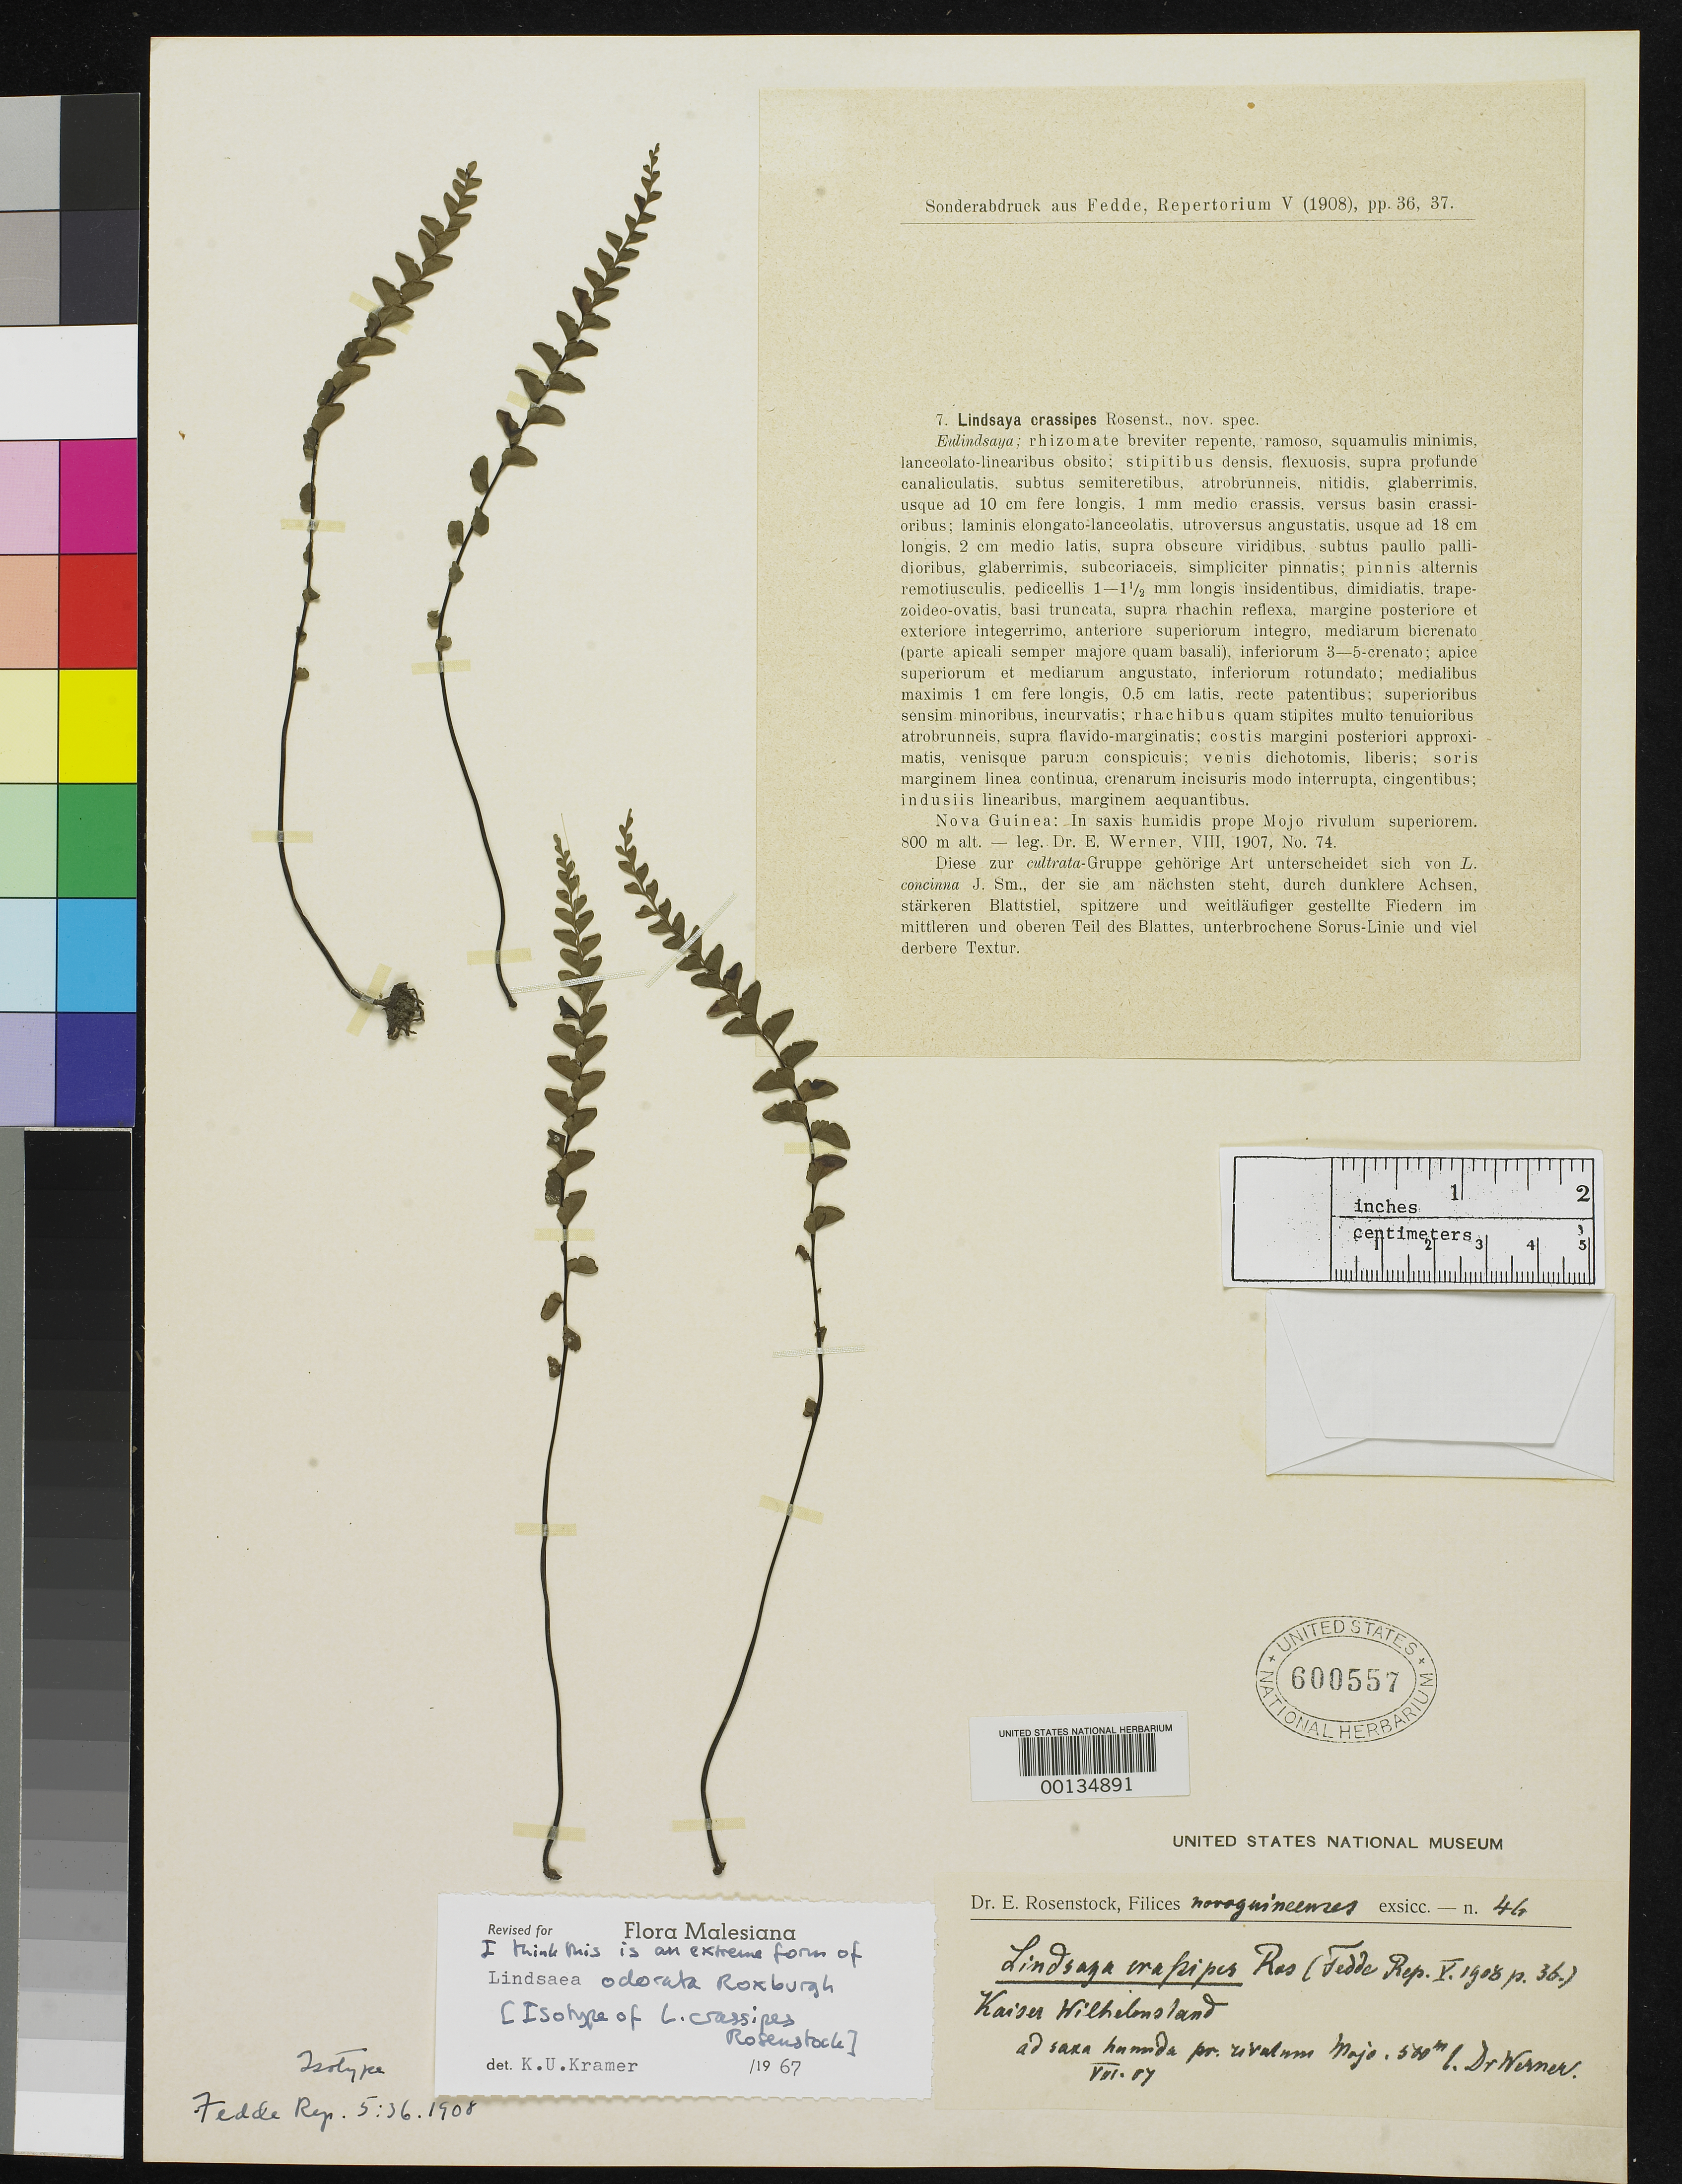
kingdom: Plantae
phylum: Tracheophyta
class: Polypodiopsida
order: Polypodiales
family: Lindsaeaceae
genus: Lindsaea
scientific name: Lindsaea crassipes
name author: Rosenst.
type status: Type Collection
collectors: -. Werner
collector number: Rosenstock Exs. 46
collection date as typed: Aug 1907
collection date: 1907-08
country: Papua New Guinea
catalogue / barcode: US 600557